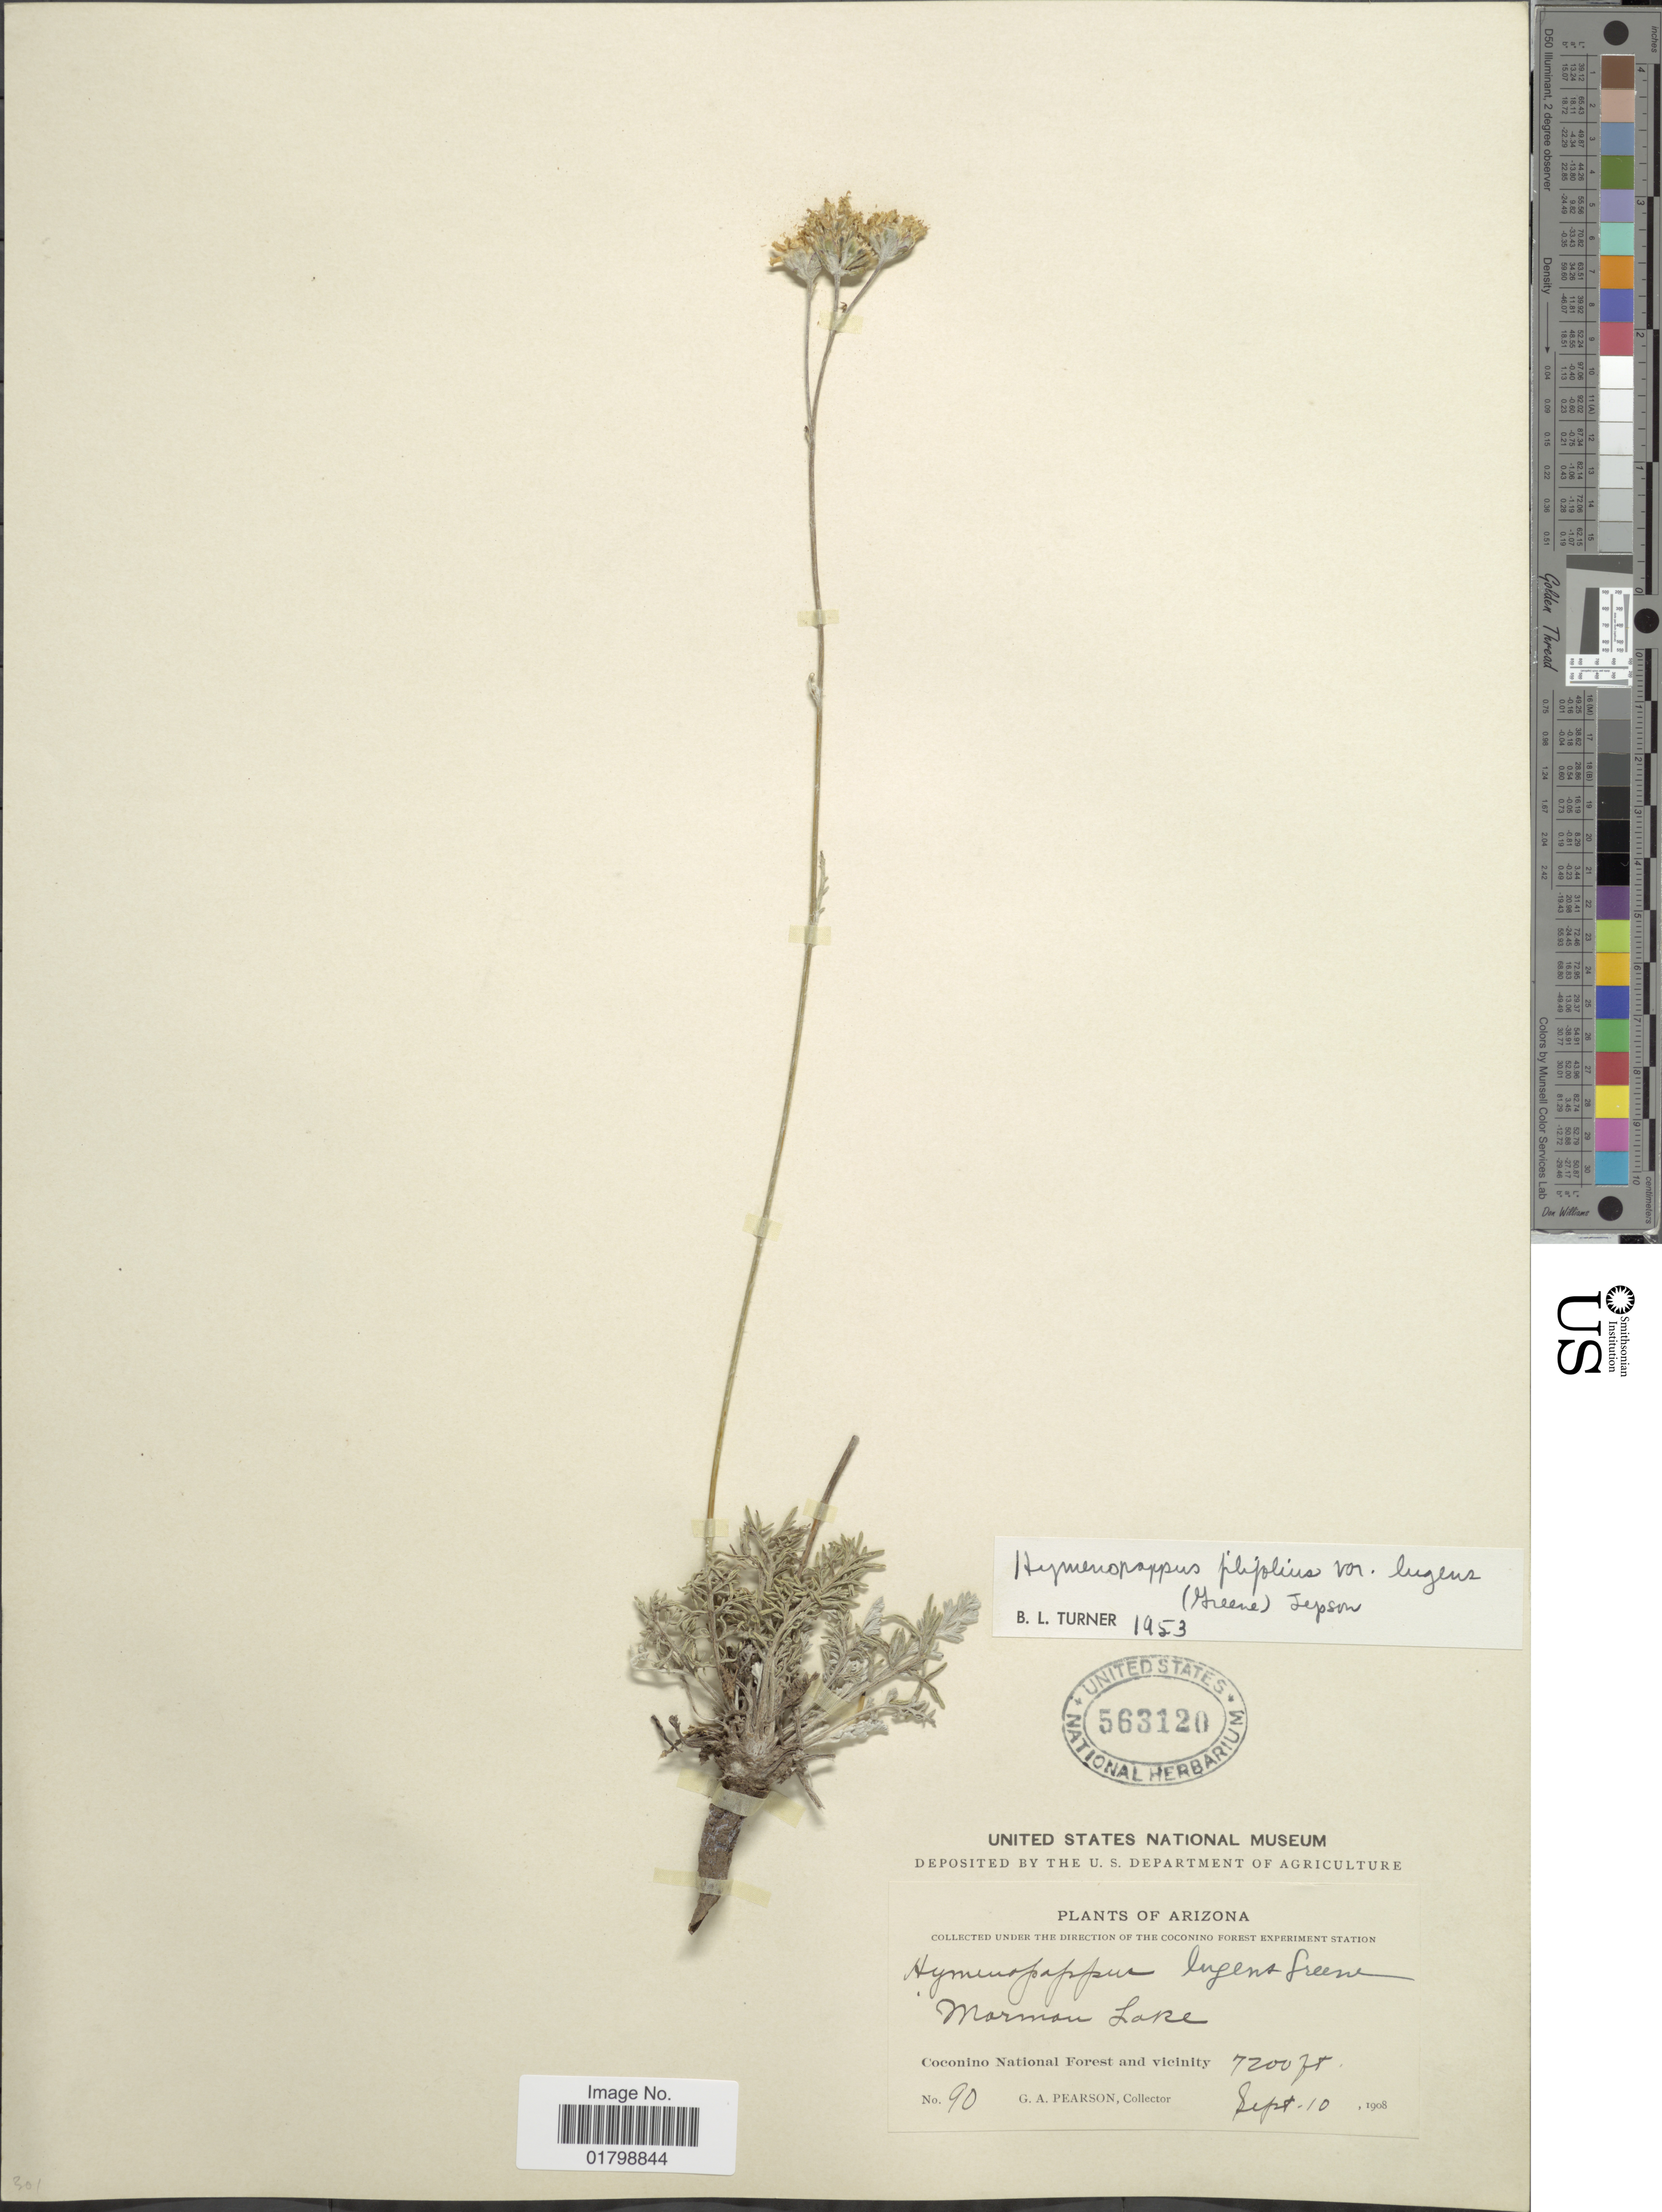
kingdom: Plantae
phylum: Tracheophyta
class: Magnoliopsida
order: Asterales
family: Asteraceae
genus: Hymenopappus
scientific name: Hymenopappus filifolius var. lugens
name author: (Greene) Jeps.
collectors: G. A. Pearson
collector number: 90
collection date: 1908-09-10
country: United States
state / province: Arizona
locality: Marmon Lake, Coconino National Forest and vicinity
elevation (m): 2195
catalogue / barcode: US 563120